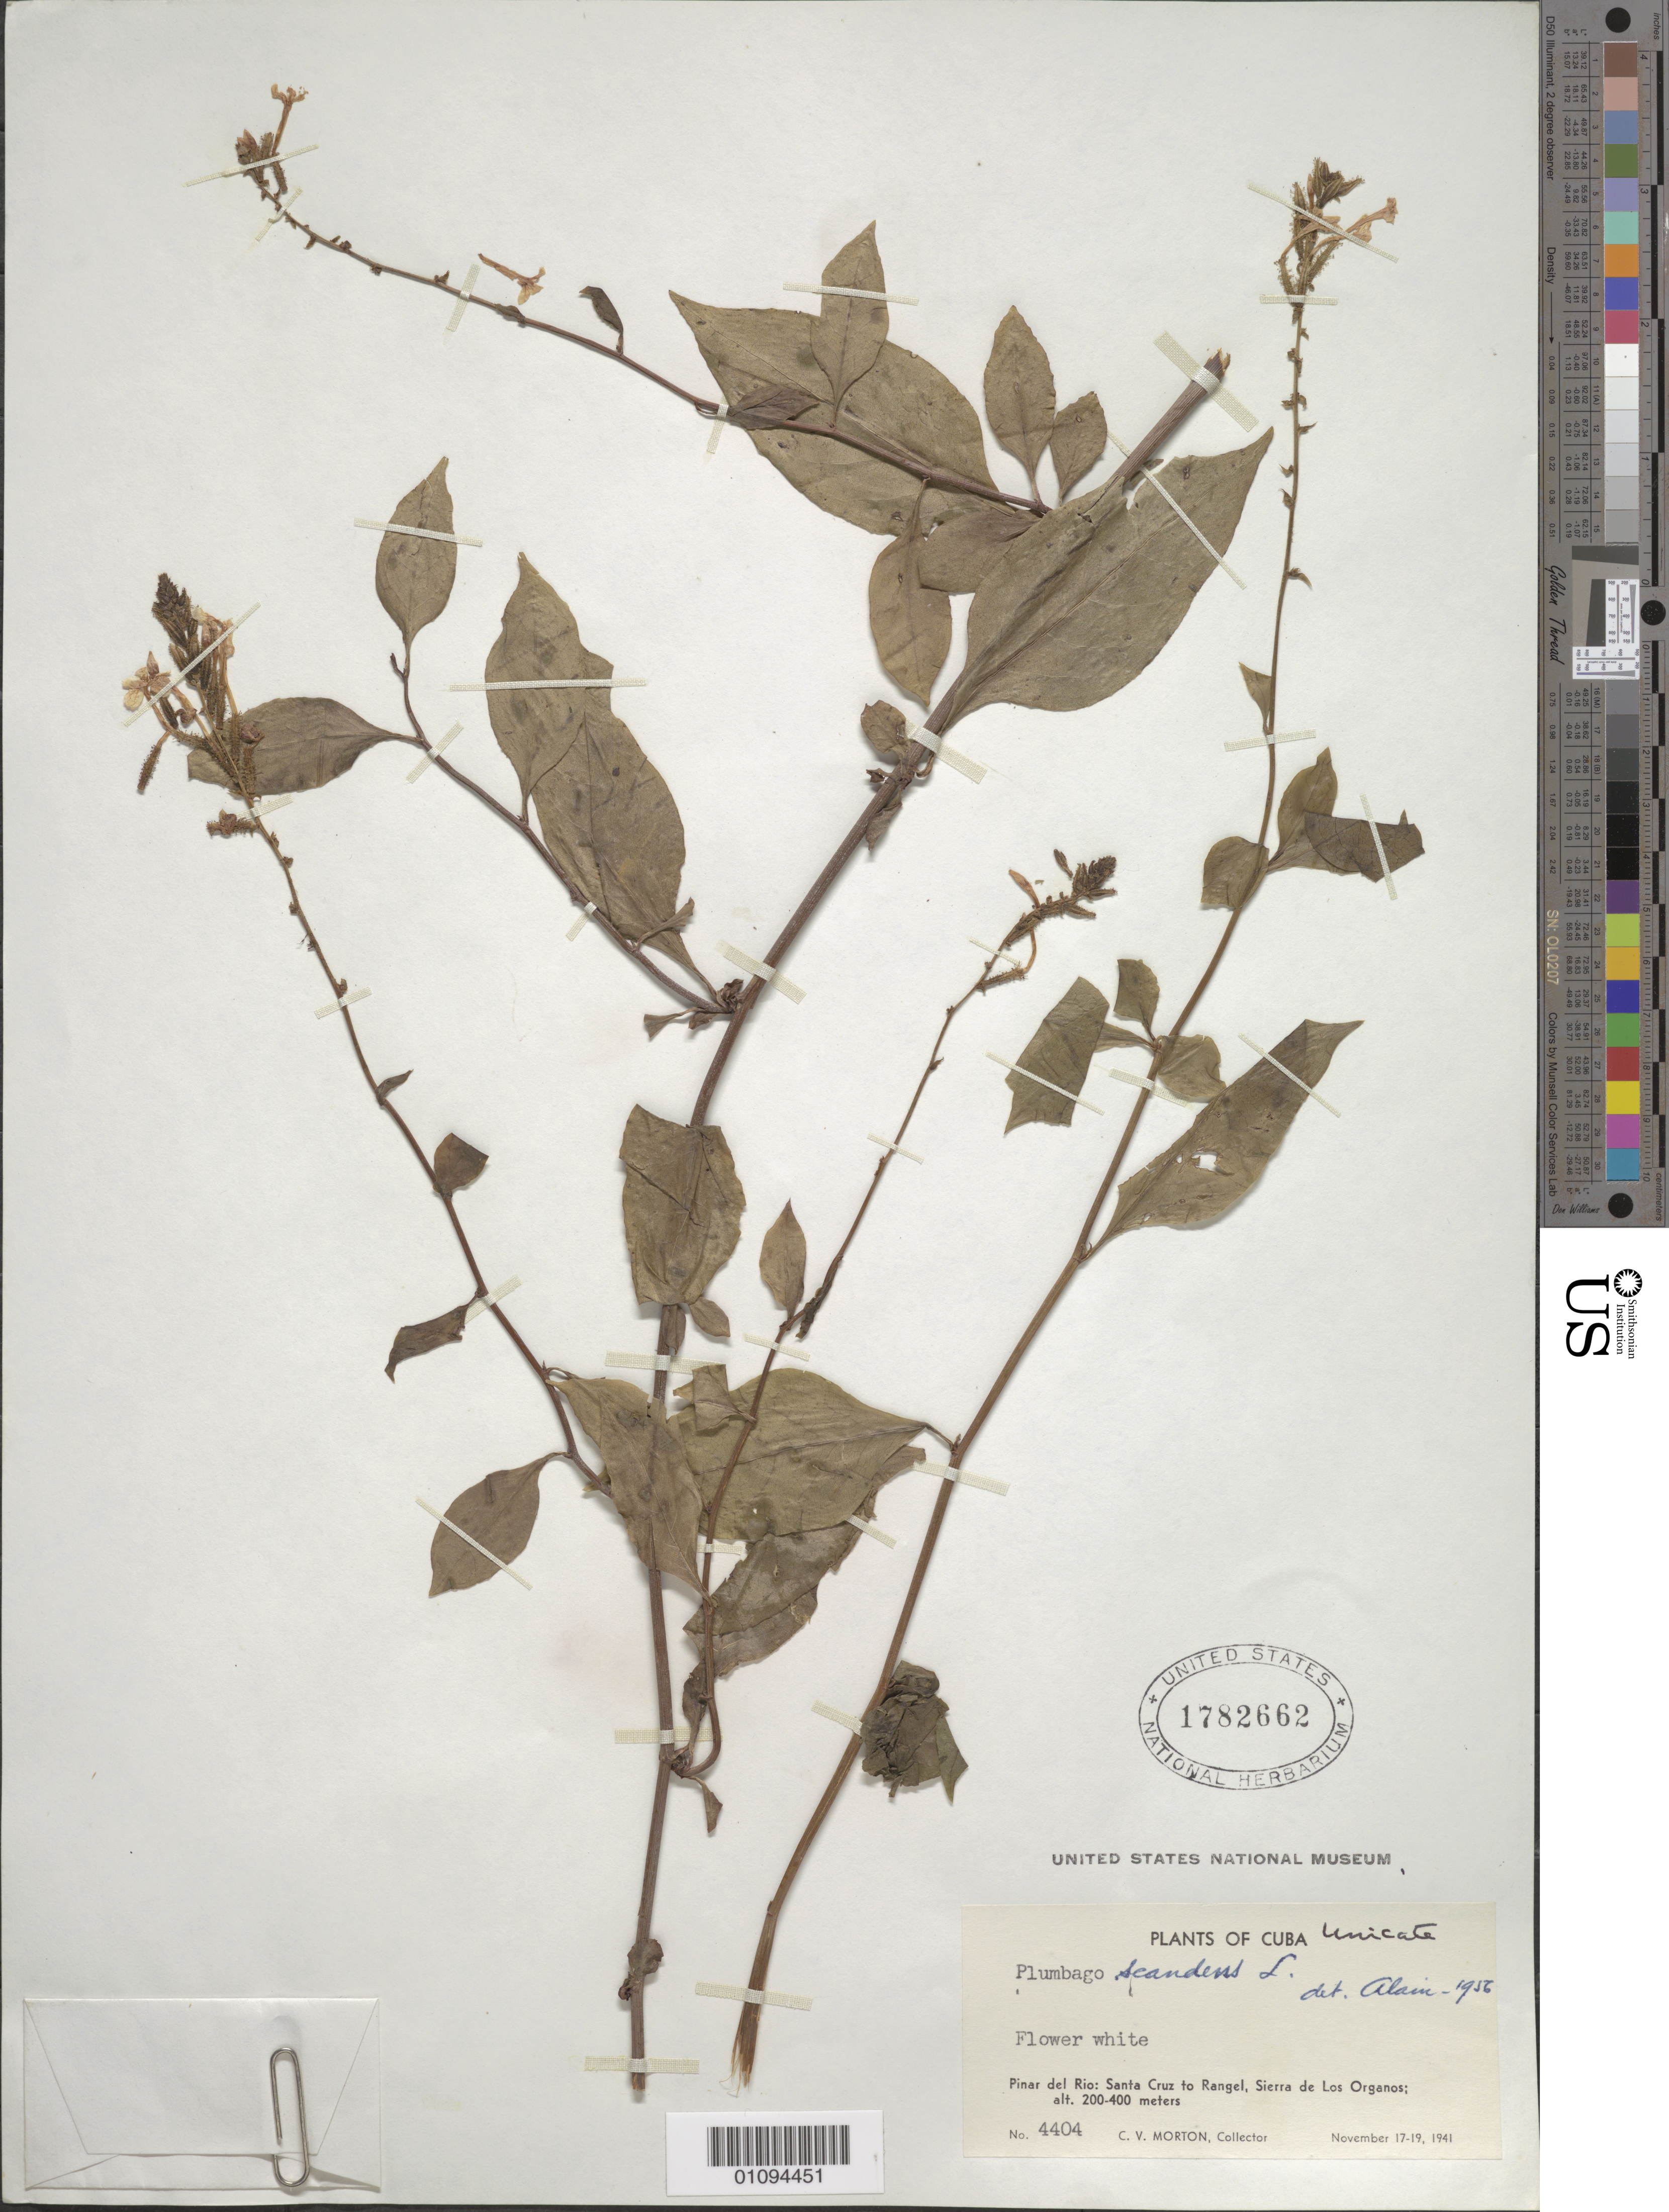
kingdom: Plantae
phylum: Tracheophyta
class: Magnoliopsida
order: Caryophyllales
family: Plumbaginaceae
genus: Plumbago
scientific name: Plumbago scandens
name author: L.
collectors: C. V. Morton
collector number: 4404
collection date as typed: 17 Nov 1941 to 19 Nov 1941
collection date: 1941-11-17/1941-11-19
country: Cuba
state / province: Pinar del Rio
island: Cuba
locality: Santa Cruz to Rangel, Sierra de Los Organos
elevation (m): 200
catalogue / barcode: US 1782662